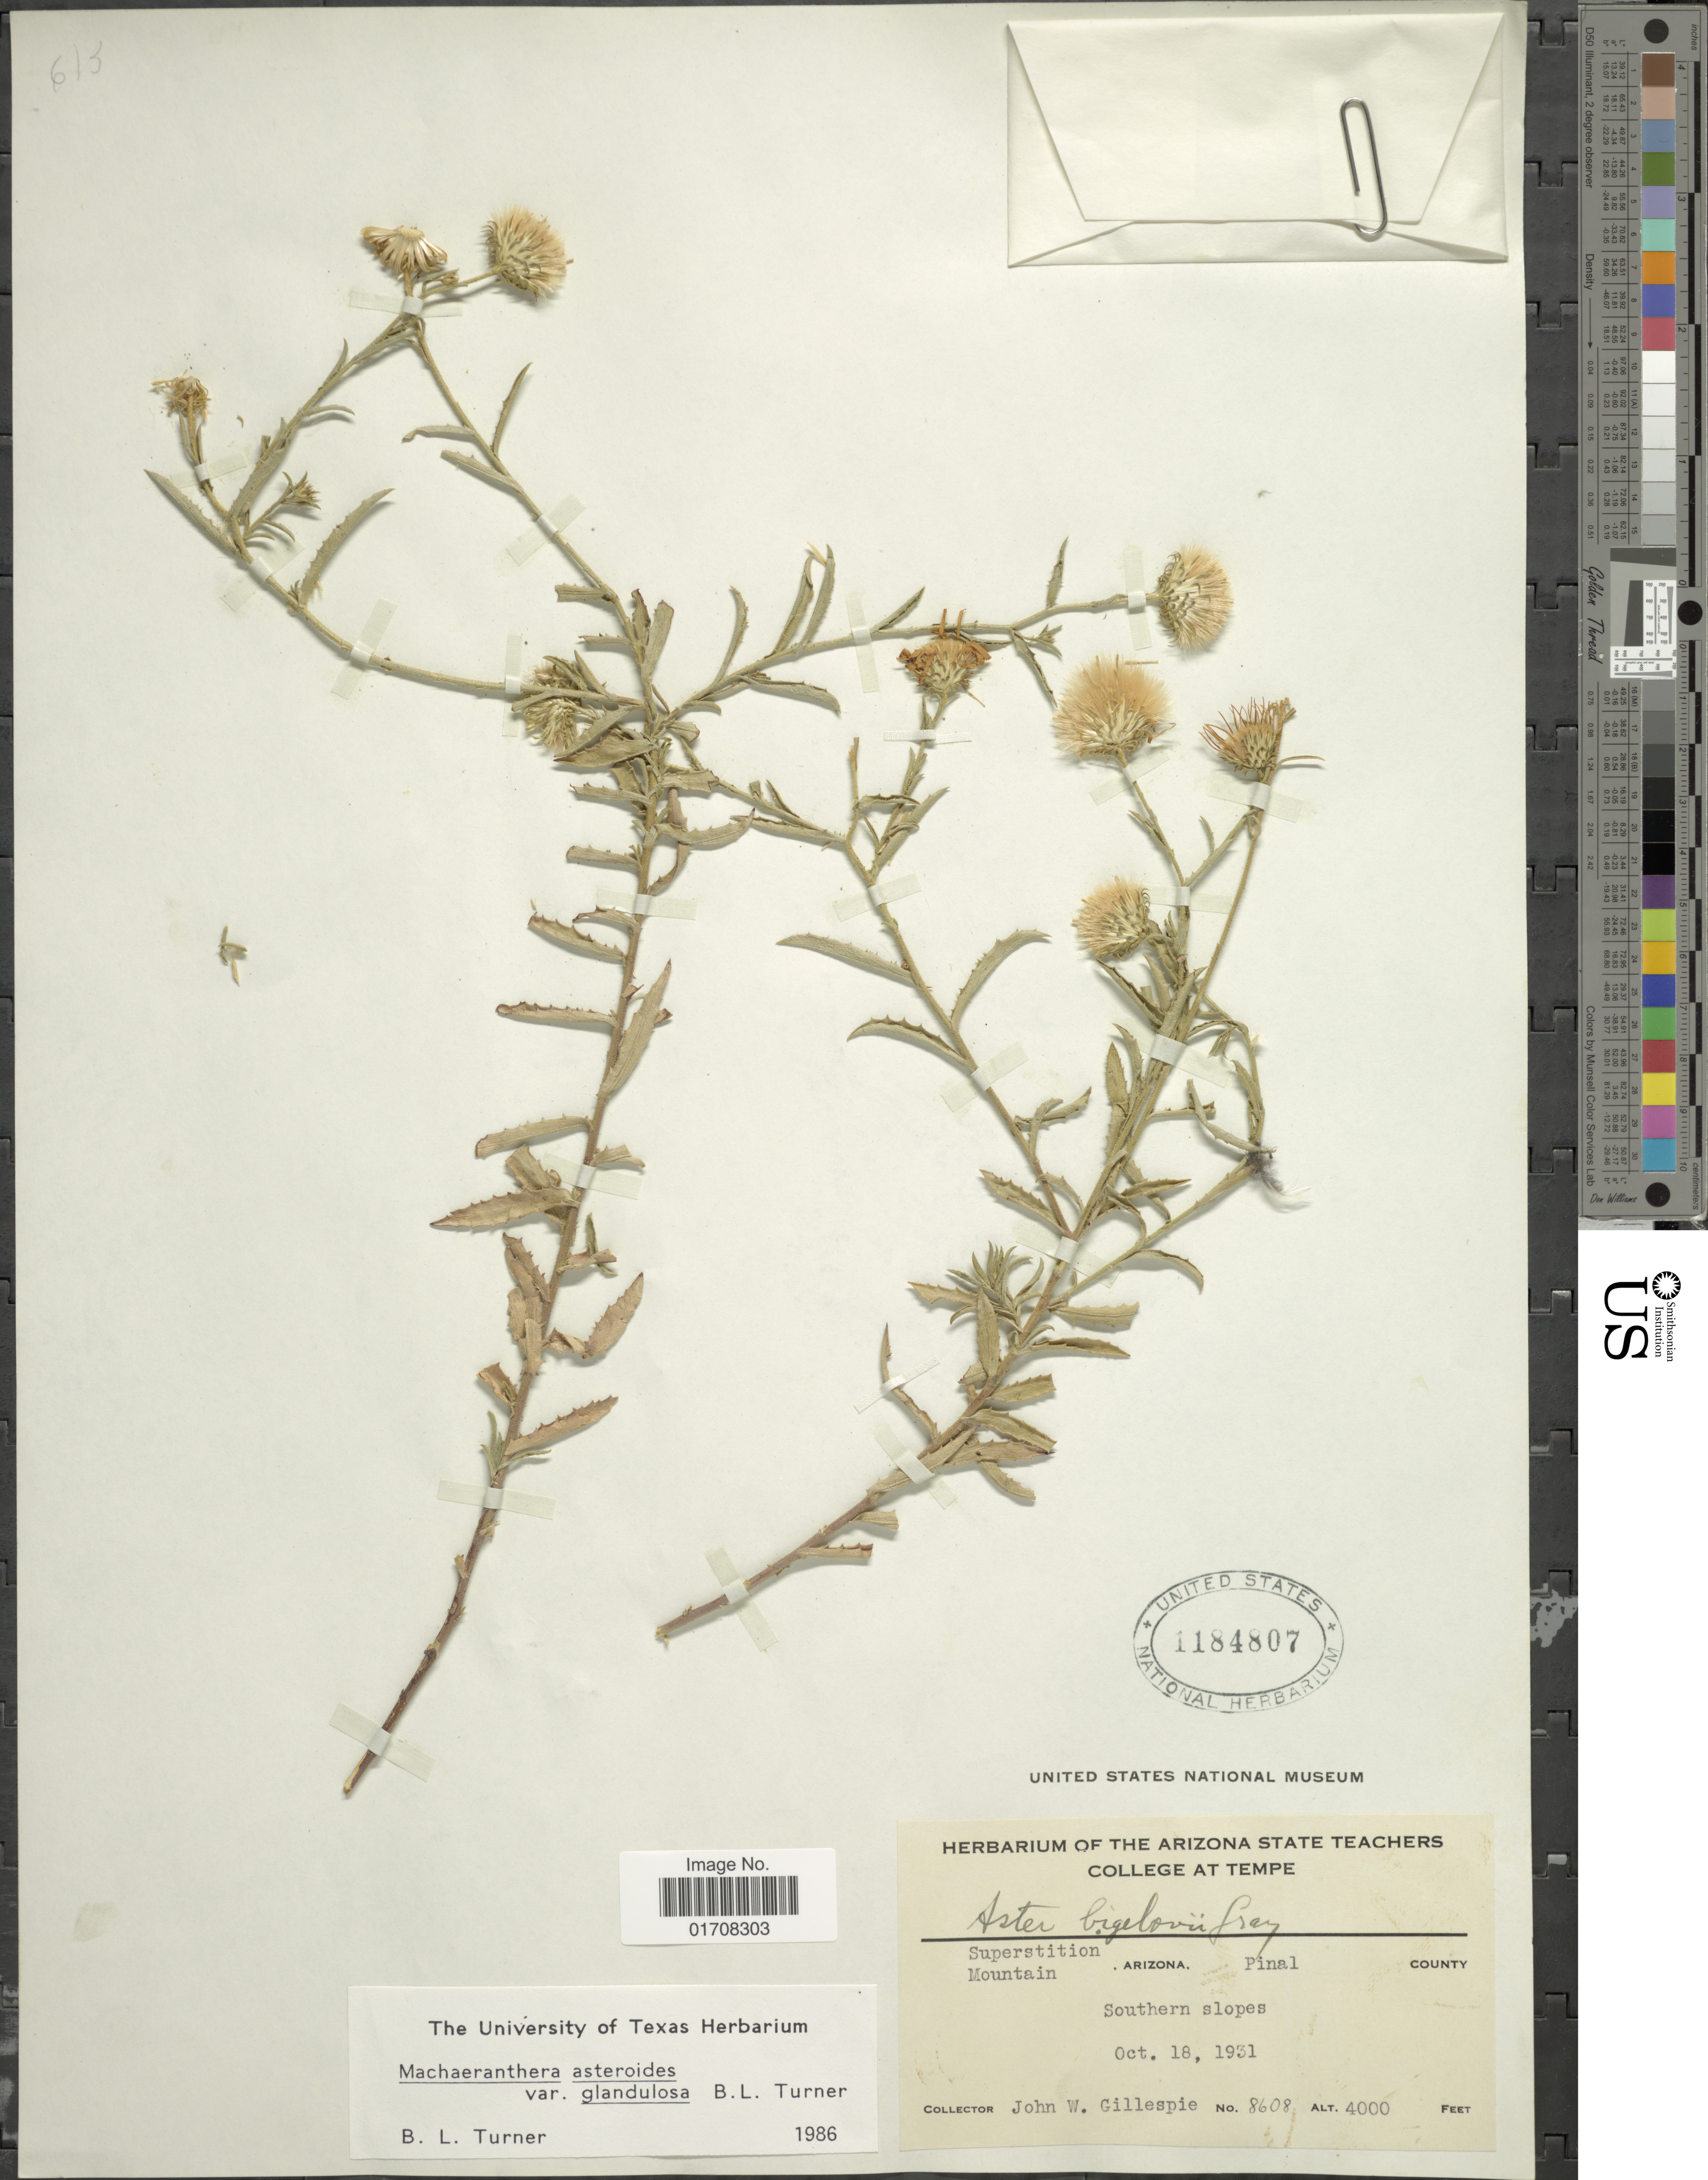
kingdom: Plantae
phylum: Tracheophyta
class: Magnoliopsida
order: Asterales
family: Asteraceae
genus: Machaeranthera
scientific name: Machaeranthera asteroides var. glandulosa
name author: (Torr.) Greene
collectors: J. W. Gillespie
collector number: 8608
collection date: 1931-10-18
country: United States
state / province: Arizona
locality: Superstition Mountain, Pinal County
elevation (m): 1219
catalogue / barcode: US 1184807